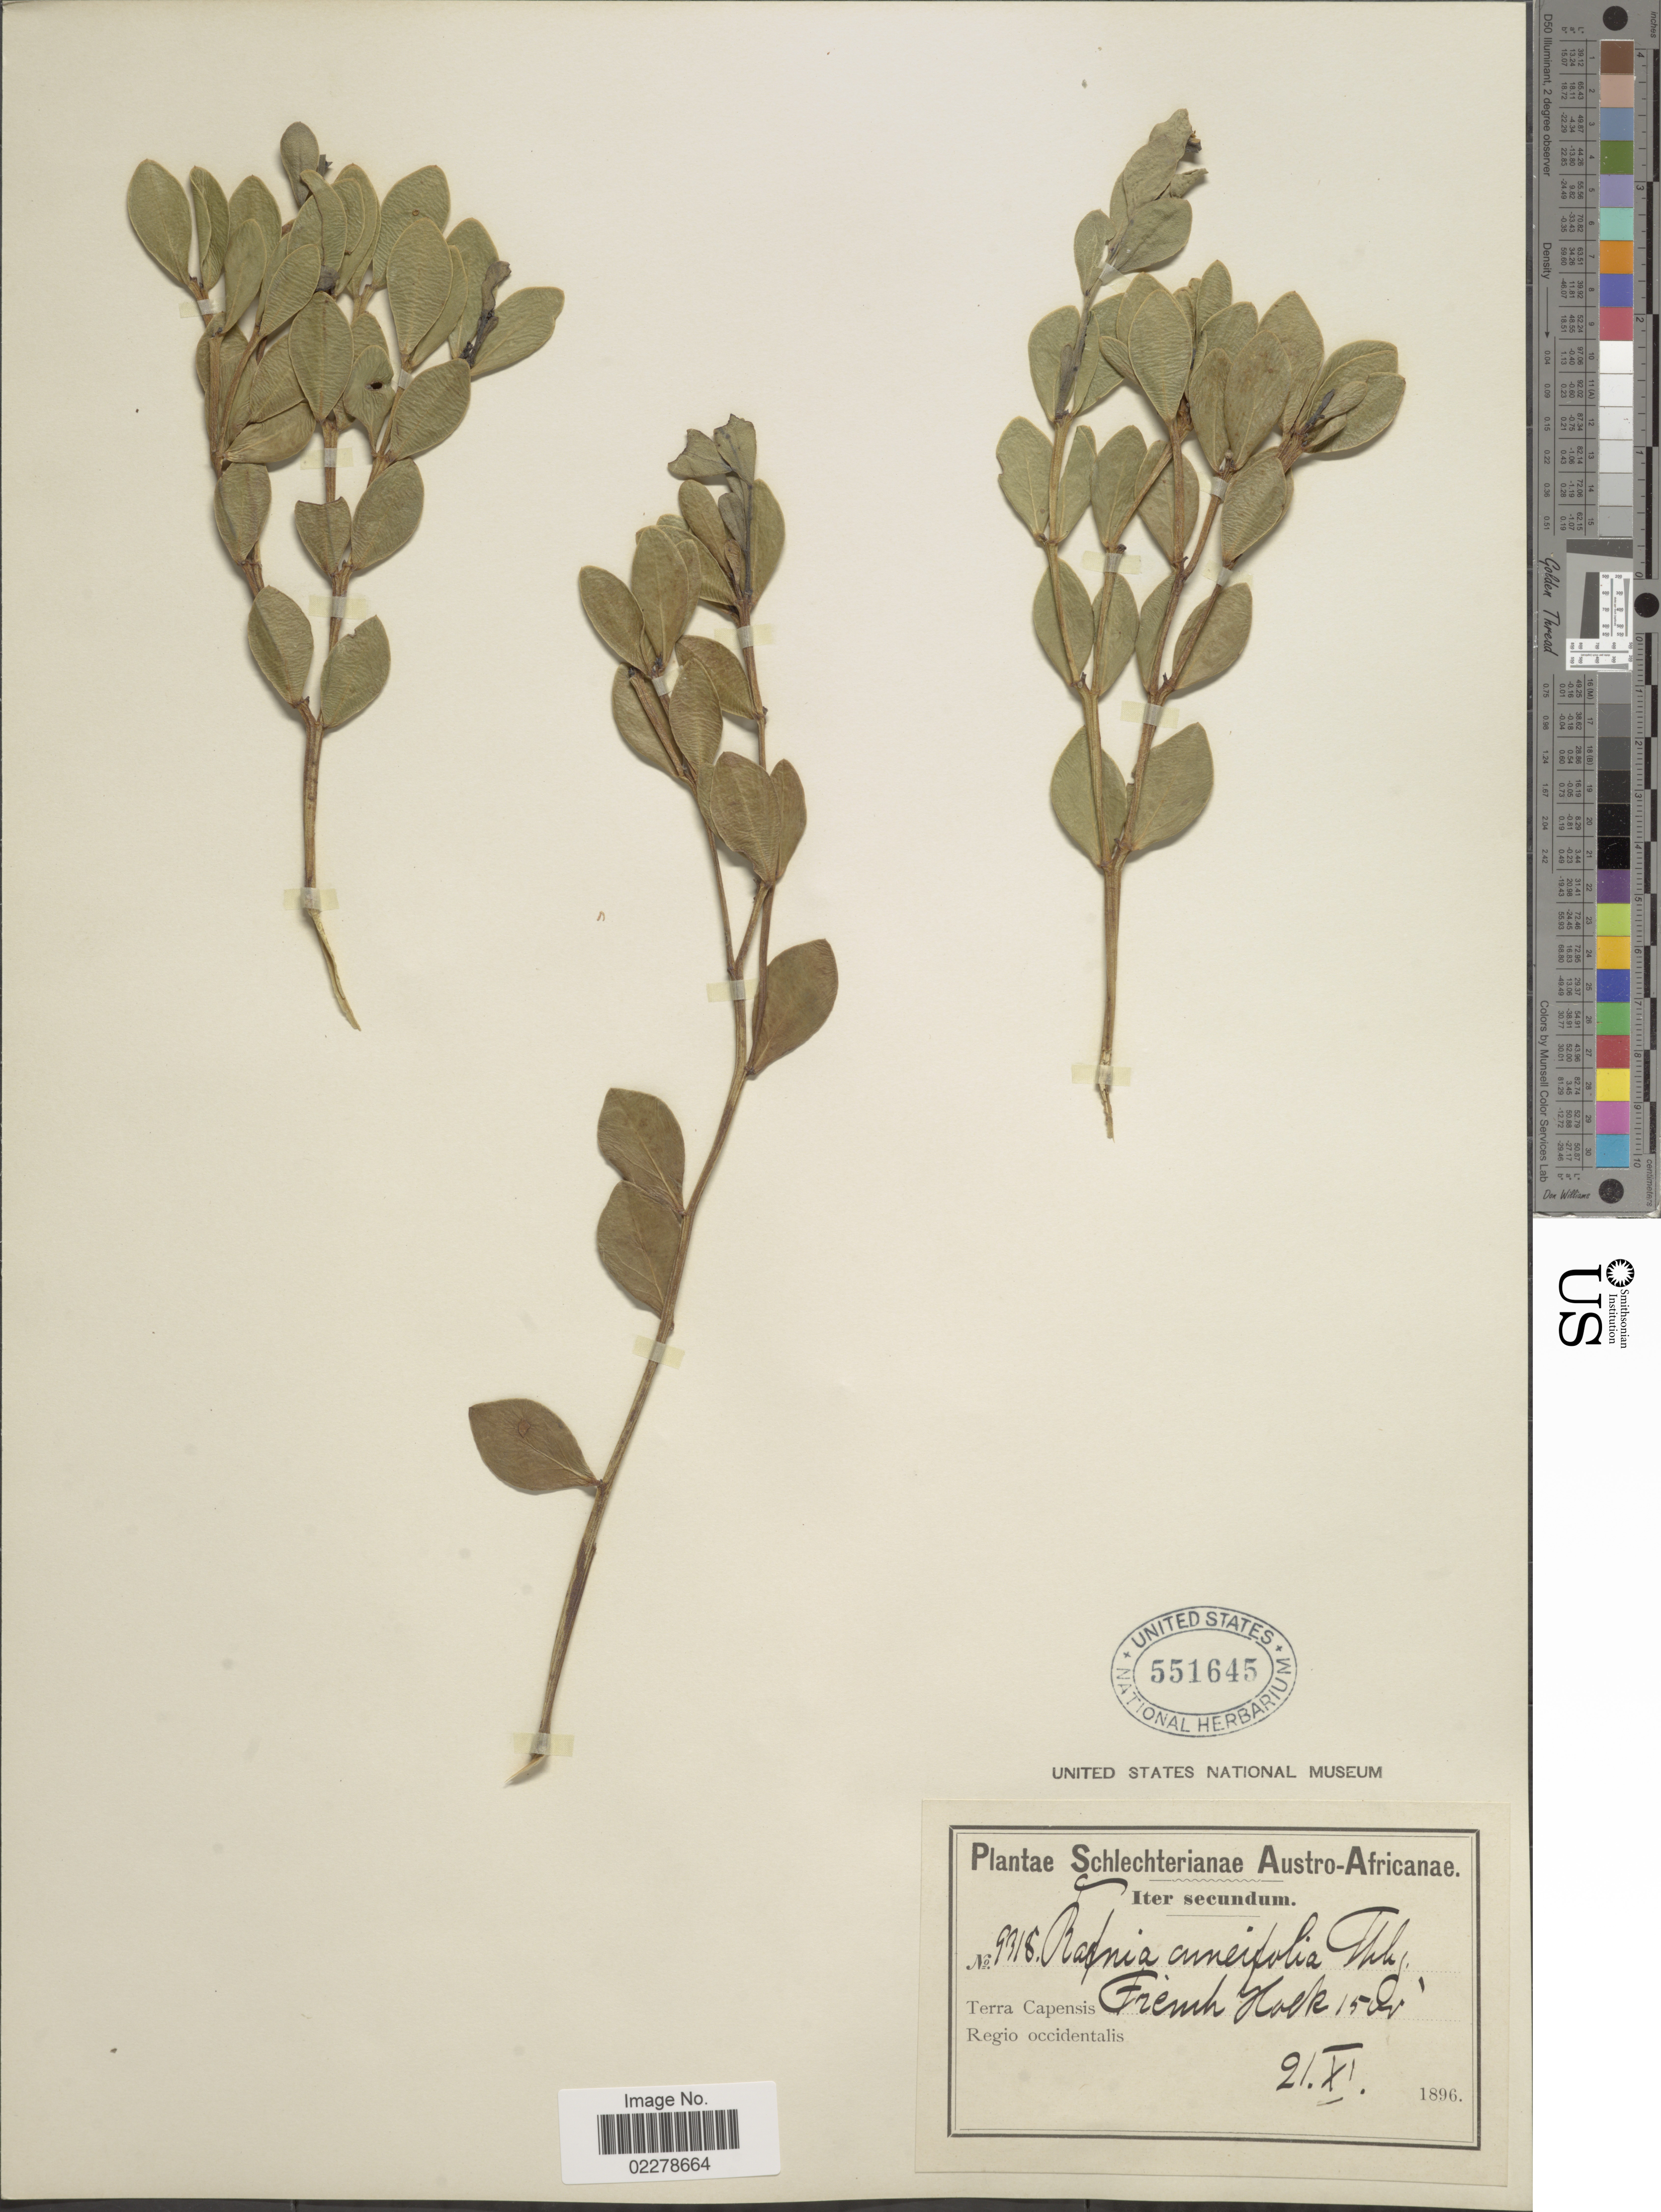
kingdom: Plantae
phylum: Tracheophyta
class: Magnoliopsida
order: Fabales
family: Fabaceae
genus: Rafnia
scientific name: Rafnia cuneifolia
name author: Thunb.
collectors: Schlechter, --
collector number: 9318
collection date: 1896-11-21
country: South Africa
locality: Austro-Africanea. Terra Capensis Regio occidentalis. French Hoek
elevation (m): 457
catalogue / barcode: US 551645